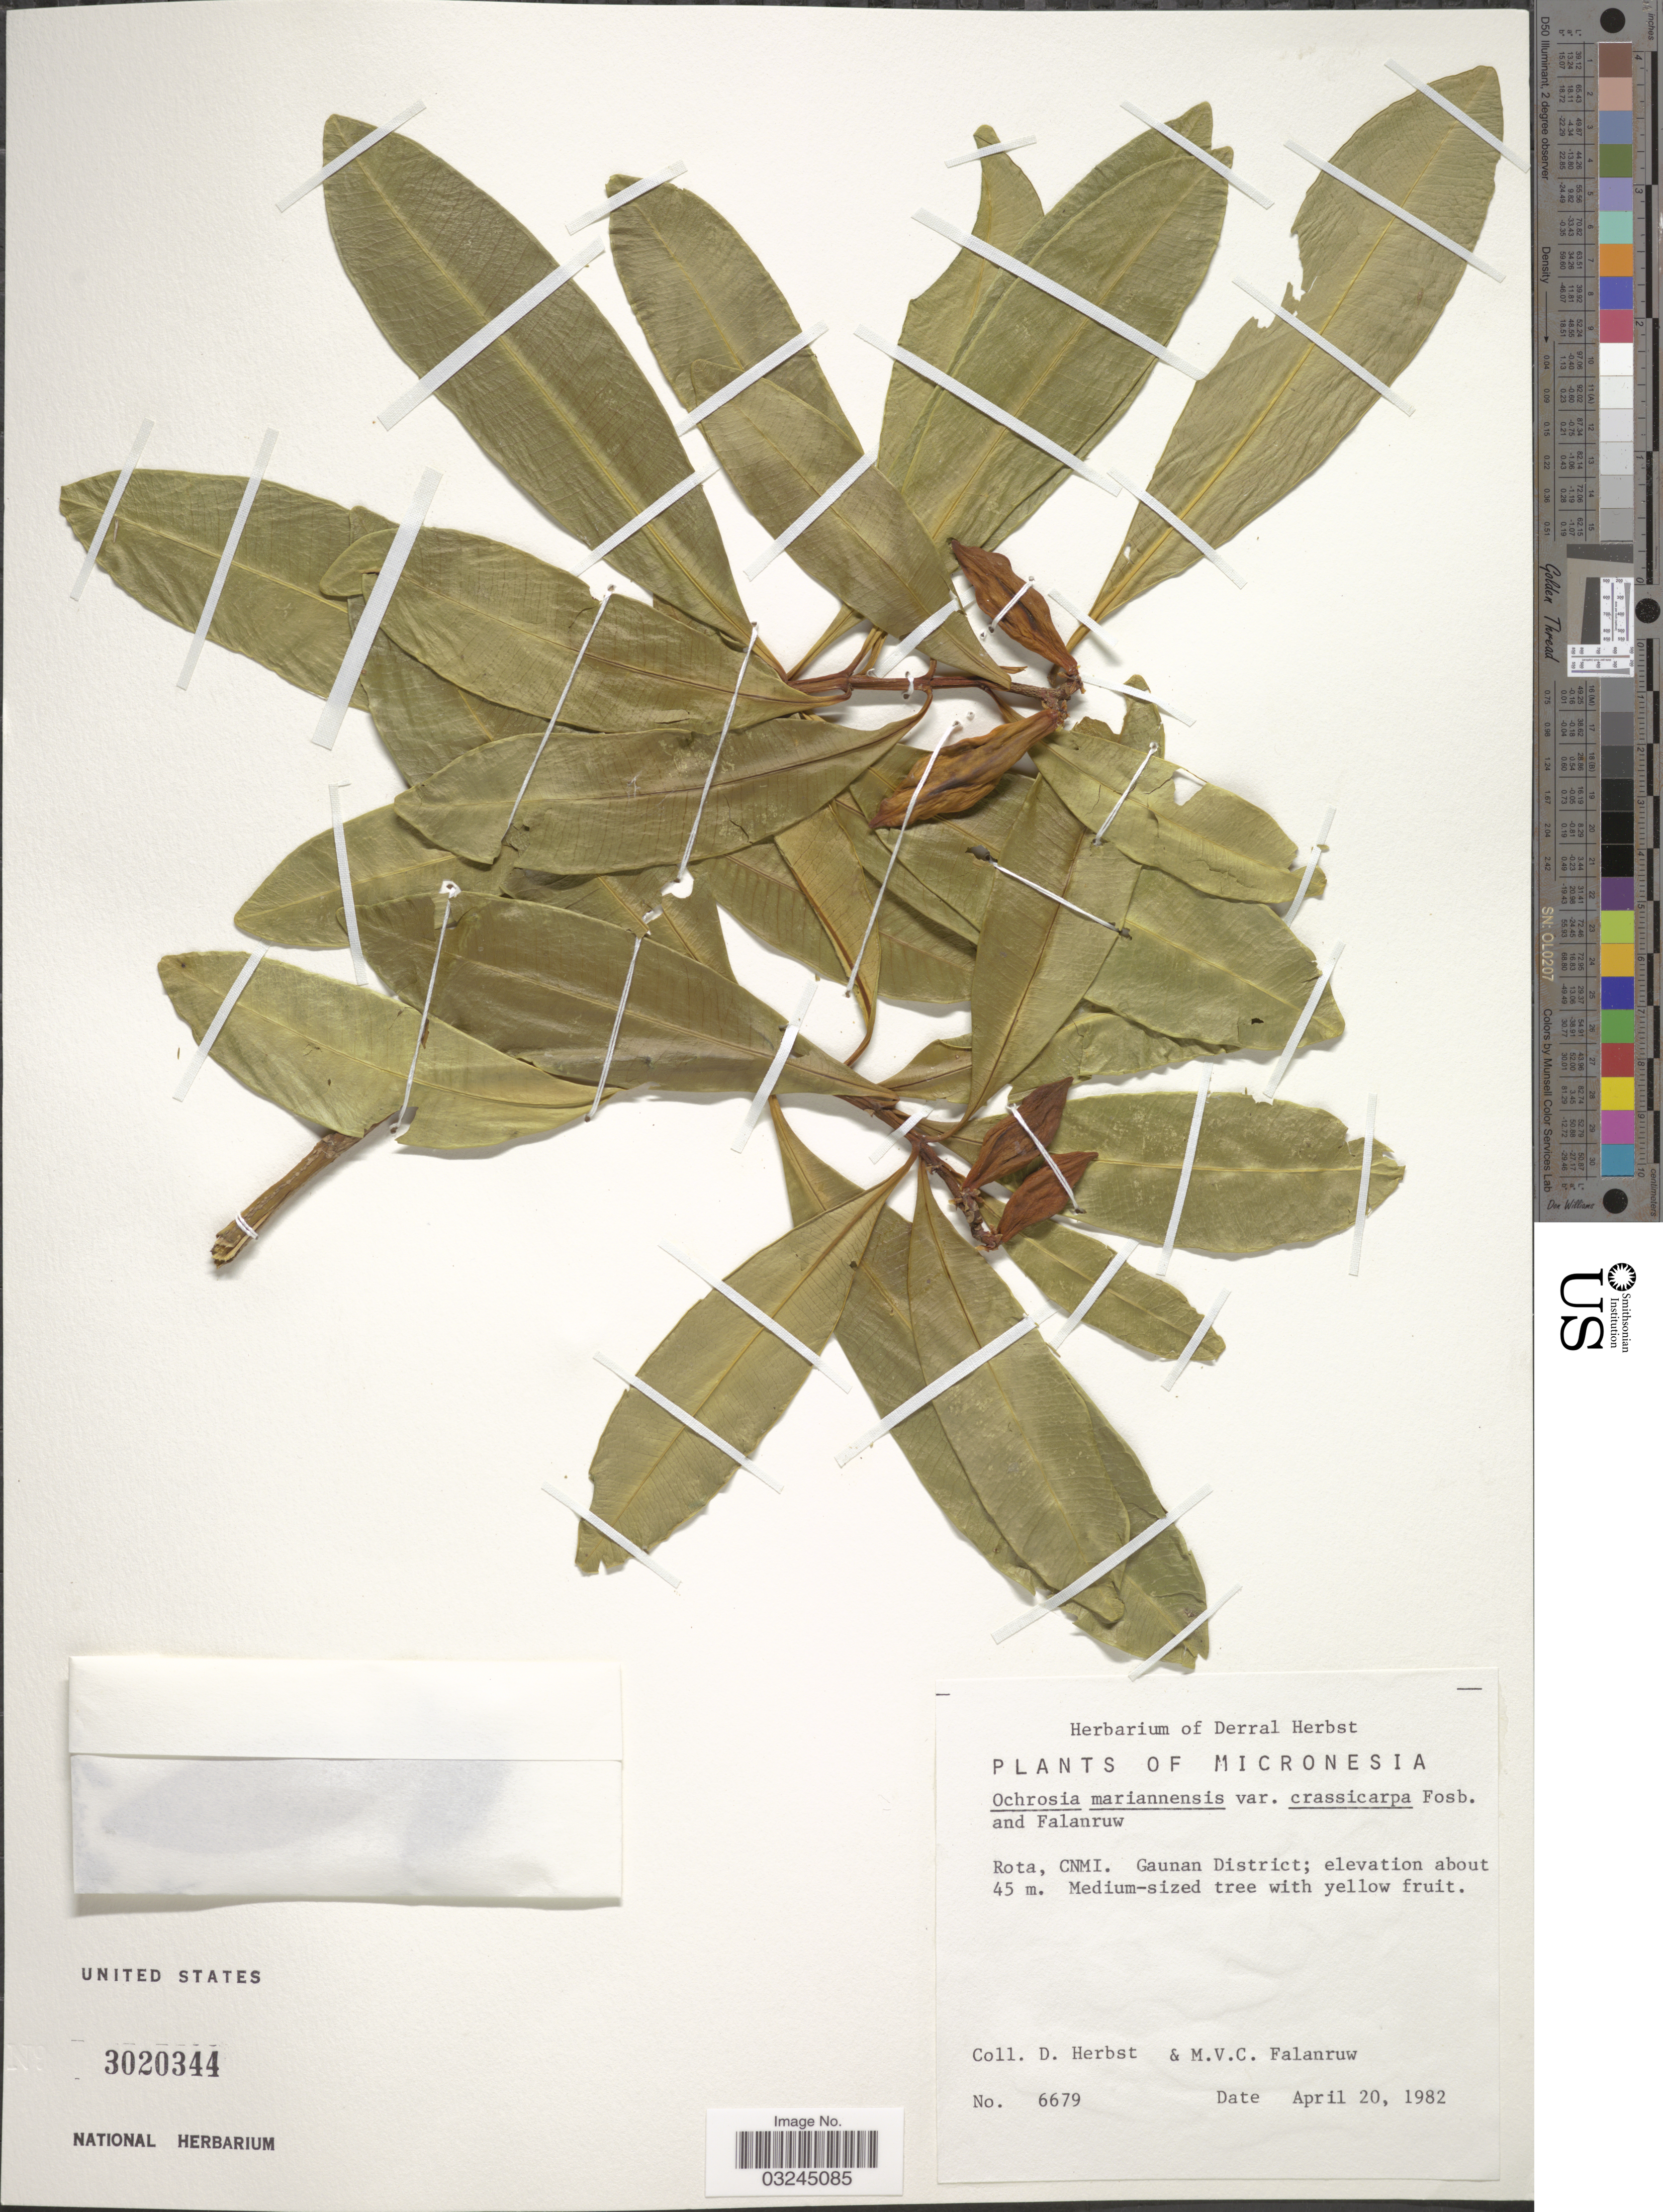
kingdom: Plantae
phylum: Tracheophyta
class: Magnoliopsida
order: Gentianales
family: Apocynaceae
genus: Ochrosia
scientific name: Ochrosia mariannensis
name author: A. DC.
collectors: D. R. Herbst & M. V. Falanruw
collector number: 6679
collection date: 1982-04-20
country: Northern Mariana Islands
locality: Micronesia. Rota, CNMI. Gaunan District.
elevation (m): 45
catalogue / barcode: US 3020344